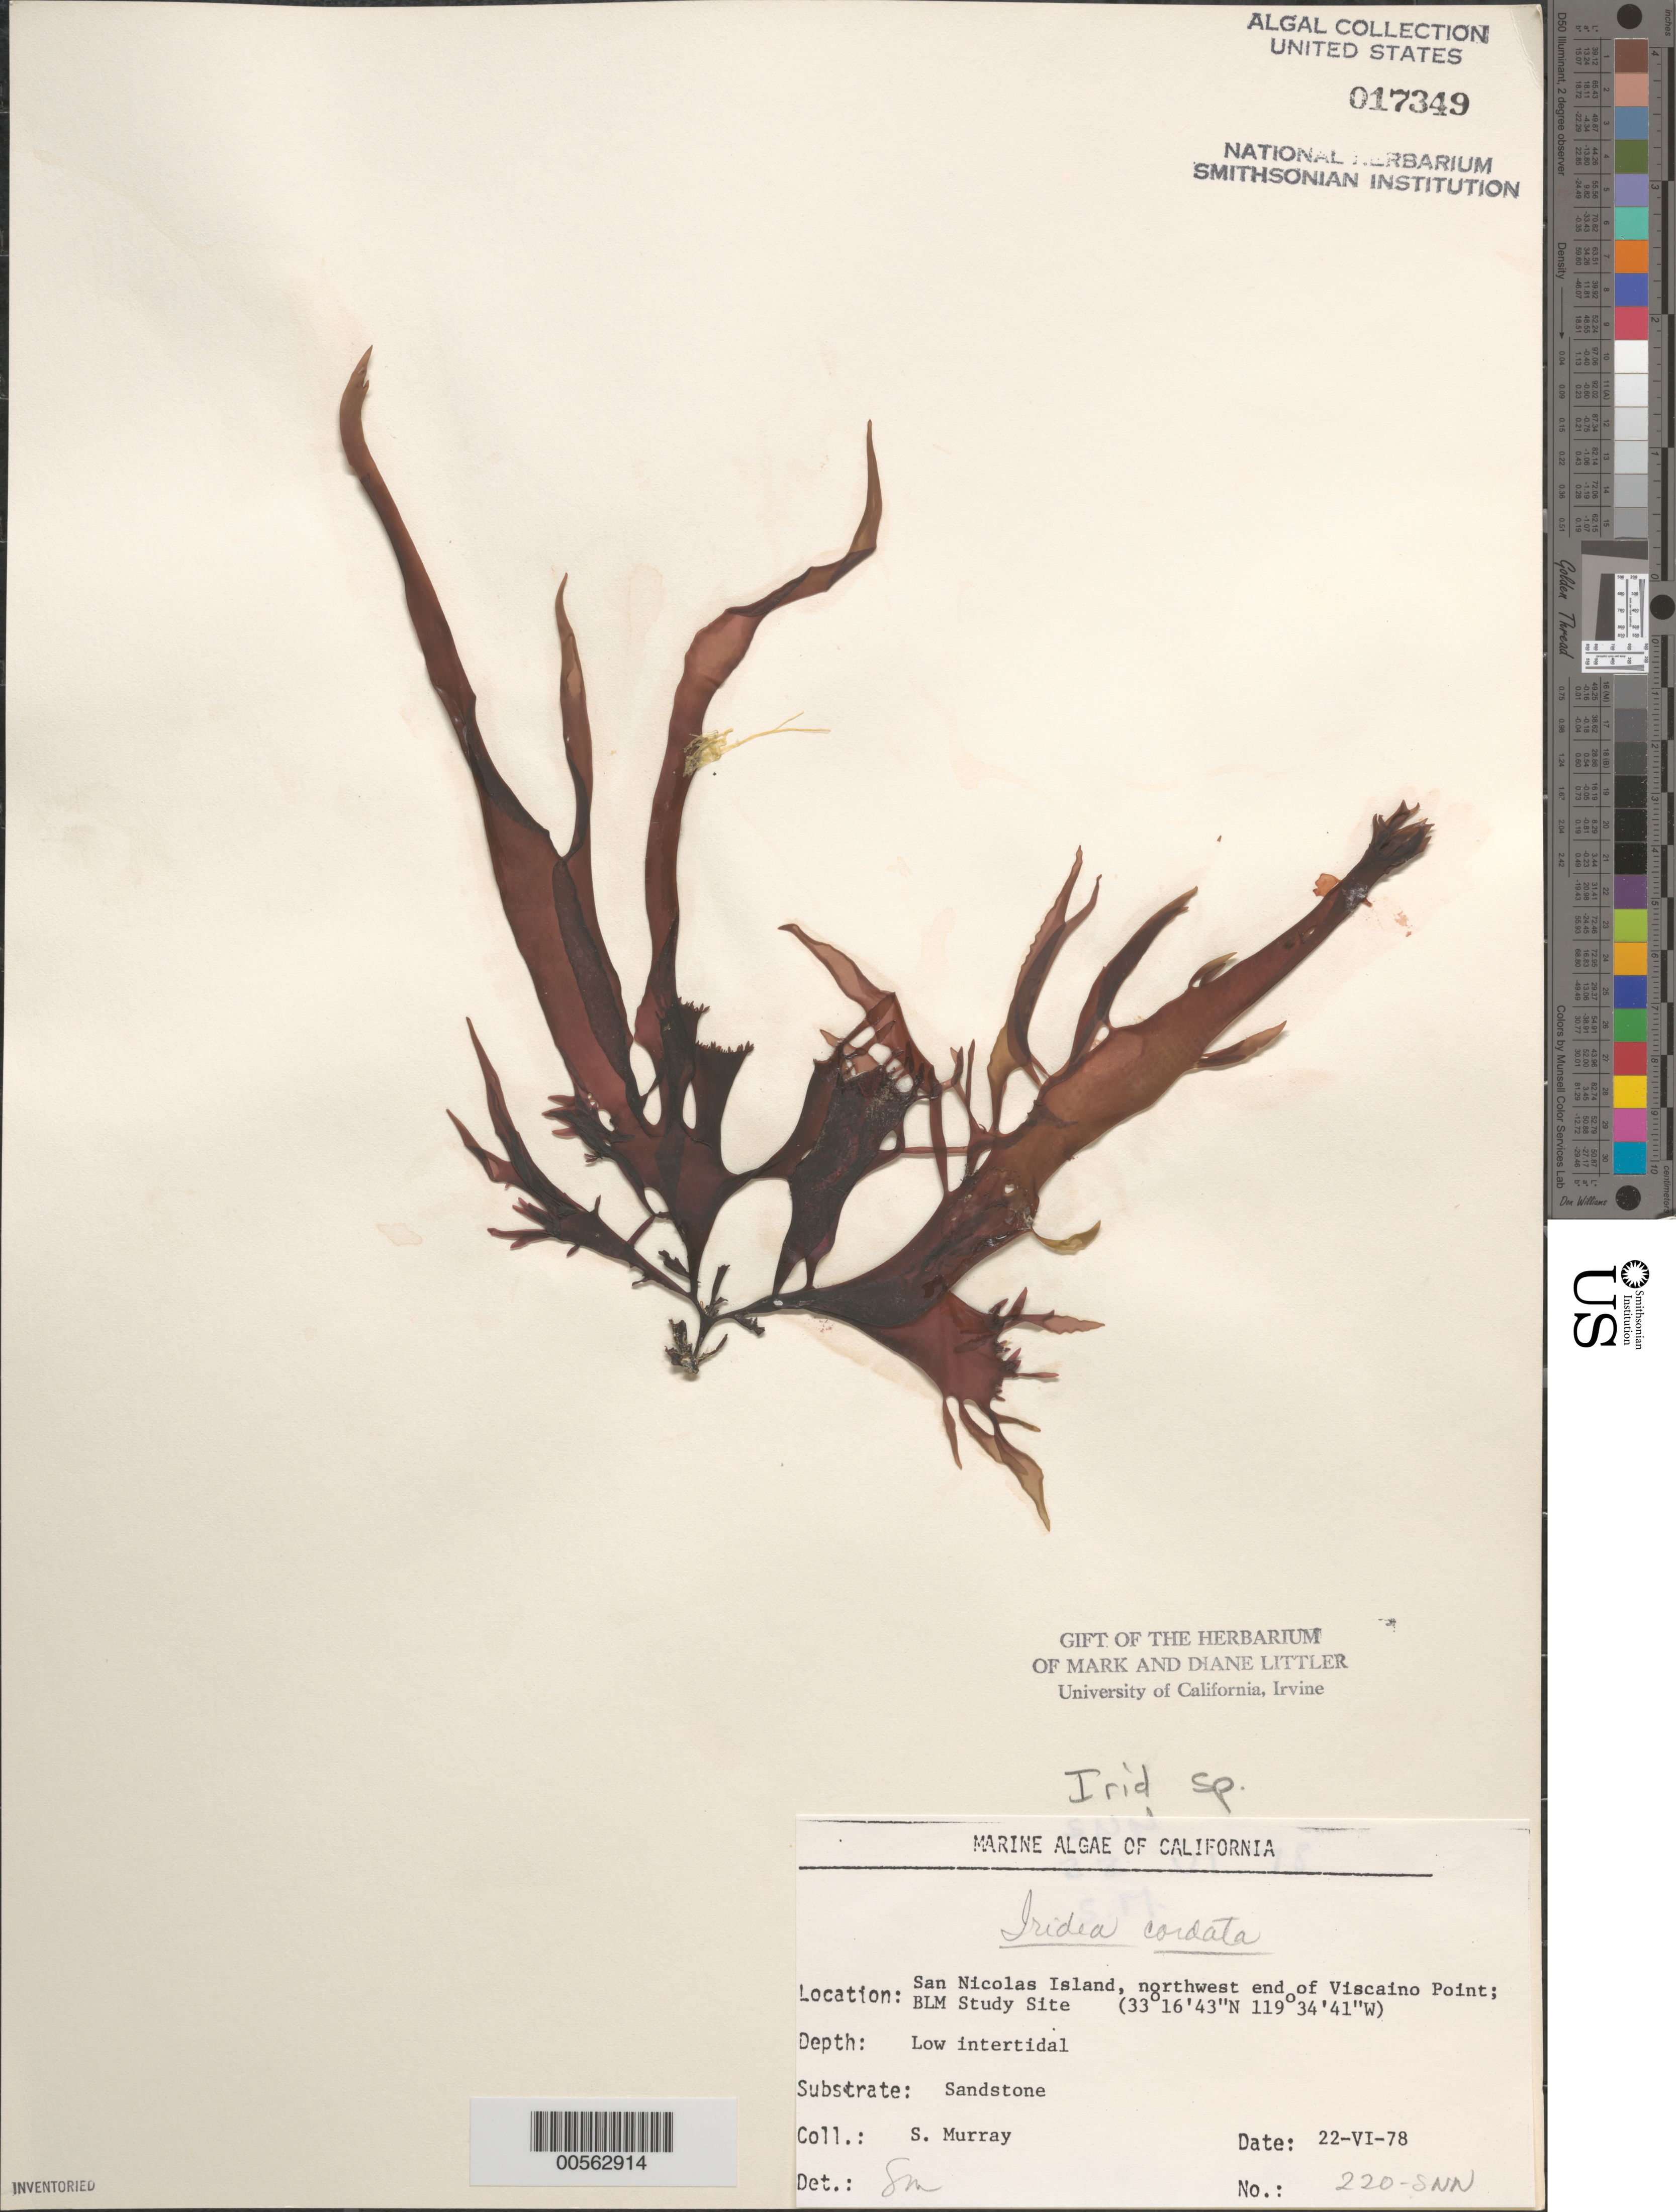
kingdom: Plantae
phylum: Rhodophyta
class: Florideophyceae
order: Gigartinales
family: Gigartinaceae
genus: Iridaea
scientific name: Iridaea cordata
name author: (Turner) Bory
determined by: Murray, S. N.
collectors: S. N. Murray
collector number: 220-snn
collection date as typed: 22 Jun 1978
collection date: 1978-06-22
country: United States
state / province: California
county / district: Ventura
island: San Nicolas Island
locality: Viscaino Point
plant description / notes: BLM-SOCALBIGHT Rocky Intertidal Survey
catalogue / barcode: US 17349